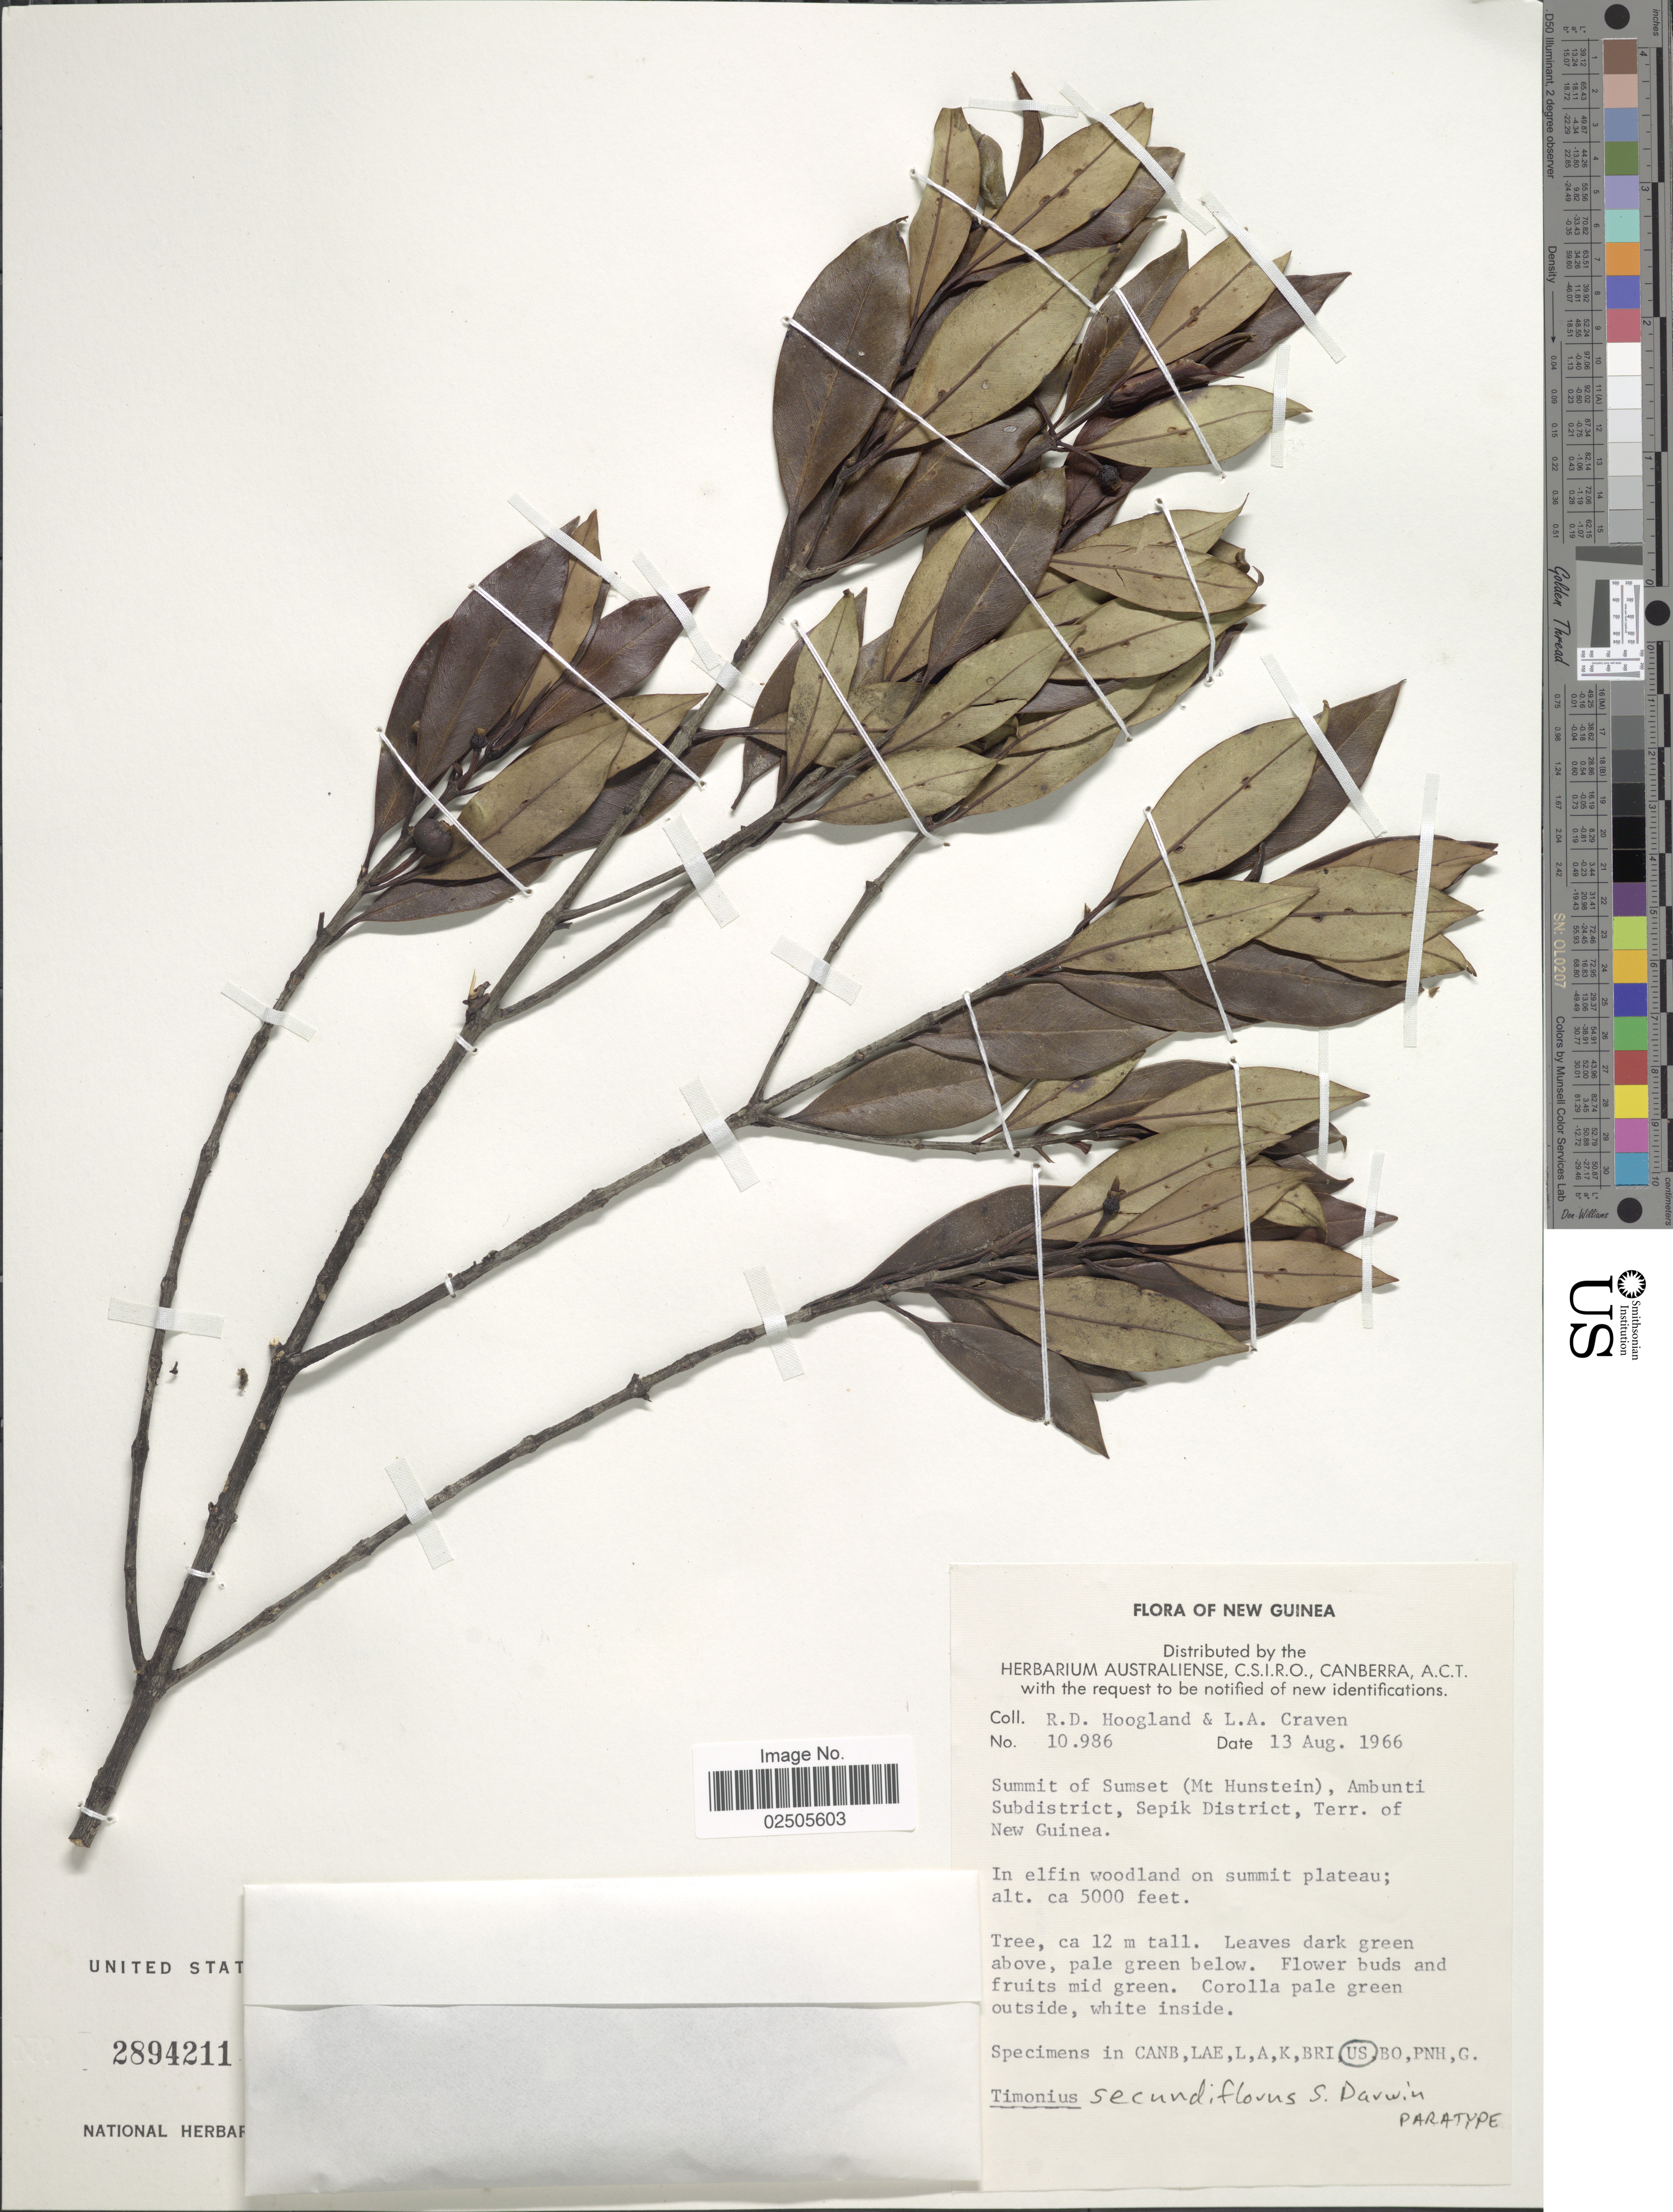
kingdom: Plantae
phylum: Tracheophyta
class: Magnoliopsida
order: Gentianales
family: Rubiaceae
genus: Timonius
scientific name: Timonius secundiflorus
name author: S.P. Darwin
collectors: R. D. Hoogland & L. A. Craven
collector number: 10986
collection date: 1966-08-13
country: Papua New Guinea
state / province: East Sepik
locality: New Guinea, Summit of Sumset (Mt. Hunstein), Ambunti Subdistrict, Sepik District, Terr. of New Guinea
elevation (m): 1524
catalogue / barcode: US 2894211